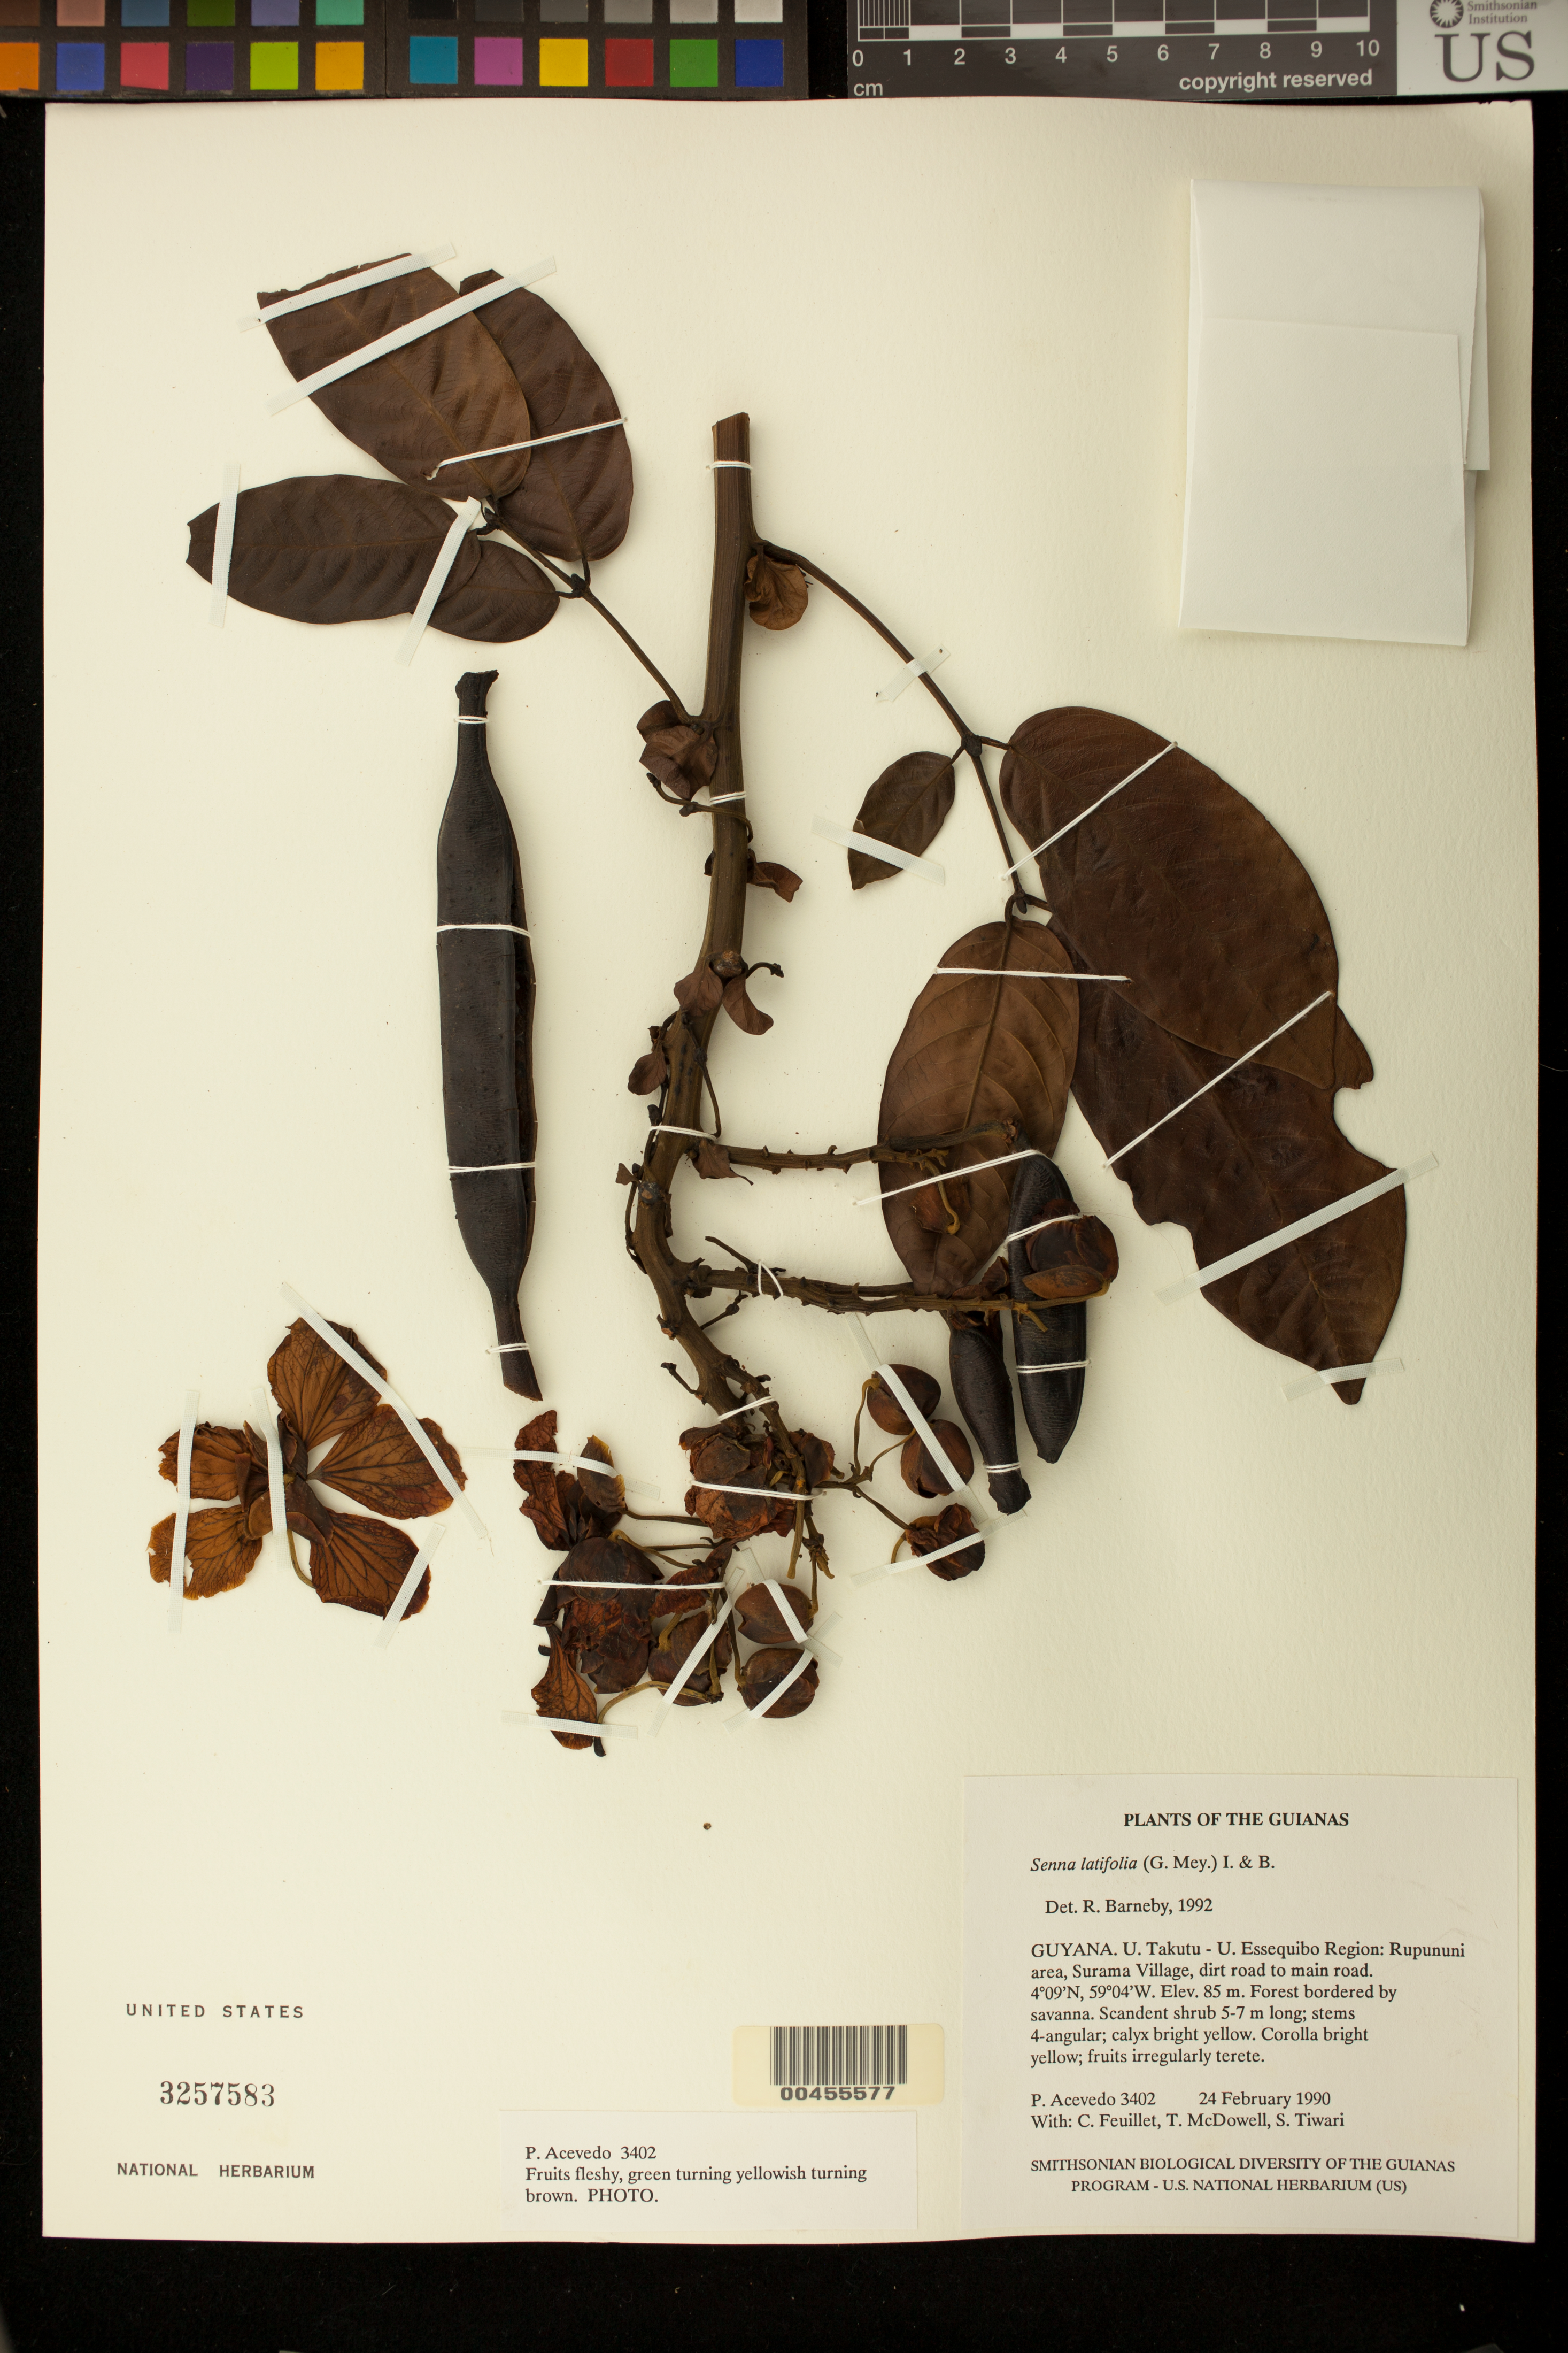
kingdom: Plantae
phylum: Tracheophyta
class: Magnoliopsida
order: Fabales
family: Fabaceae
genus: Senna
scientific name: Senna latifolia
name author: (G. Mey.) H.S. Irwin & Barneby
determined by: Barneby, Rupert C., (NY)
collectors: P. Acevedo-Rodr., C. Feuillet, T. McDowell & S. Tiwari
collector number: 3402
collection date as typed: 24 Feb 1990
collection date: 1990-02-24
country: Guyana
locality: U. Takutu - U. Essequibo. Rupununi area, Surama Village, dirt road to main road.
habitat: Forest bordered by savanna.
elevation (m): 85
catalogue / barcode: US 3257583